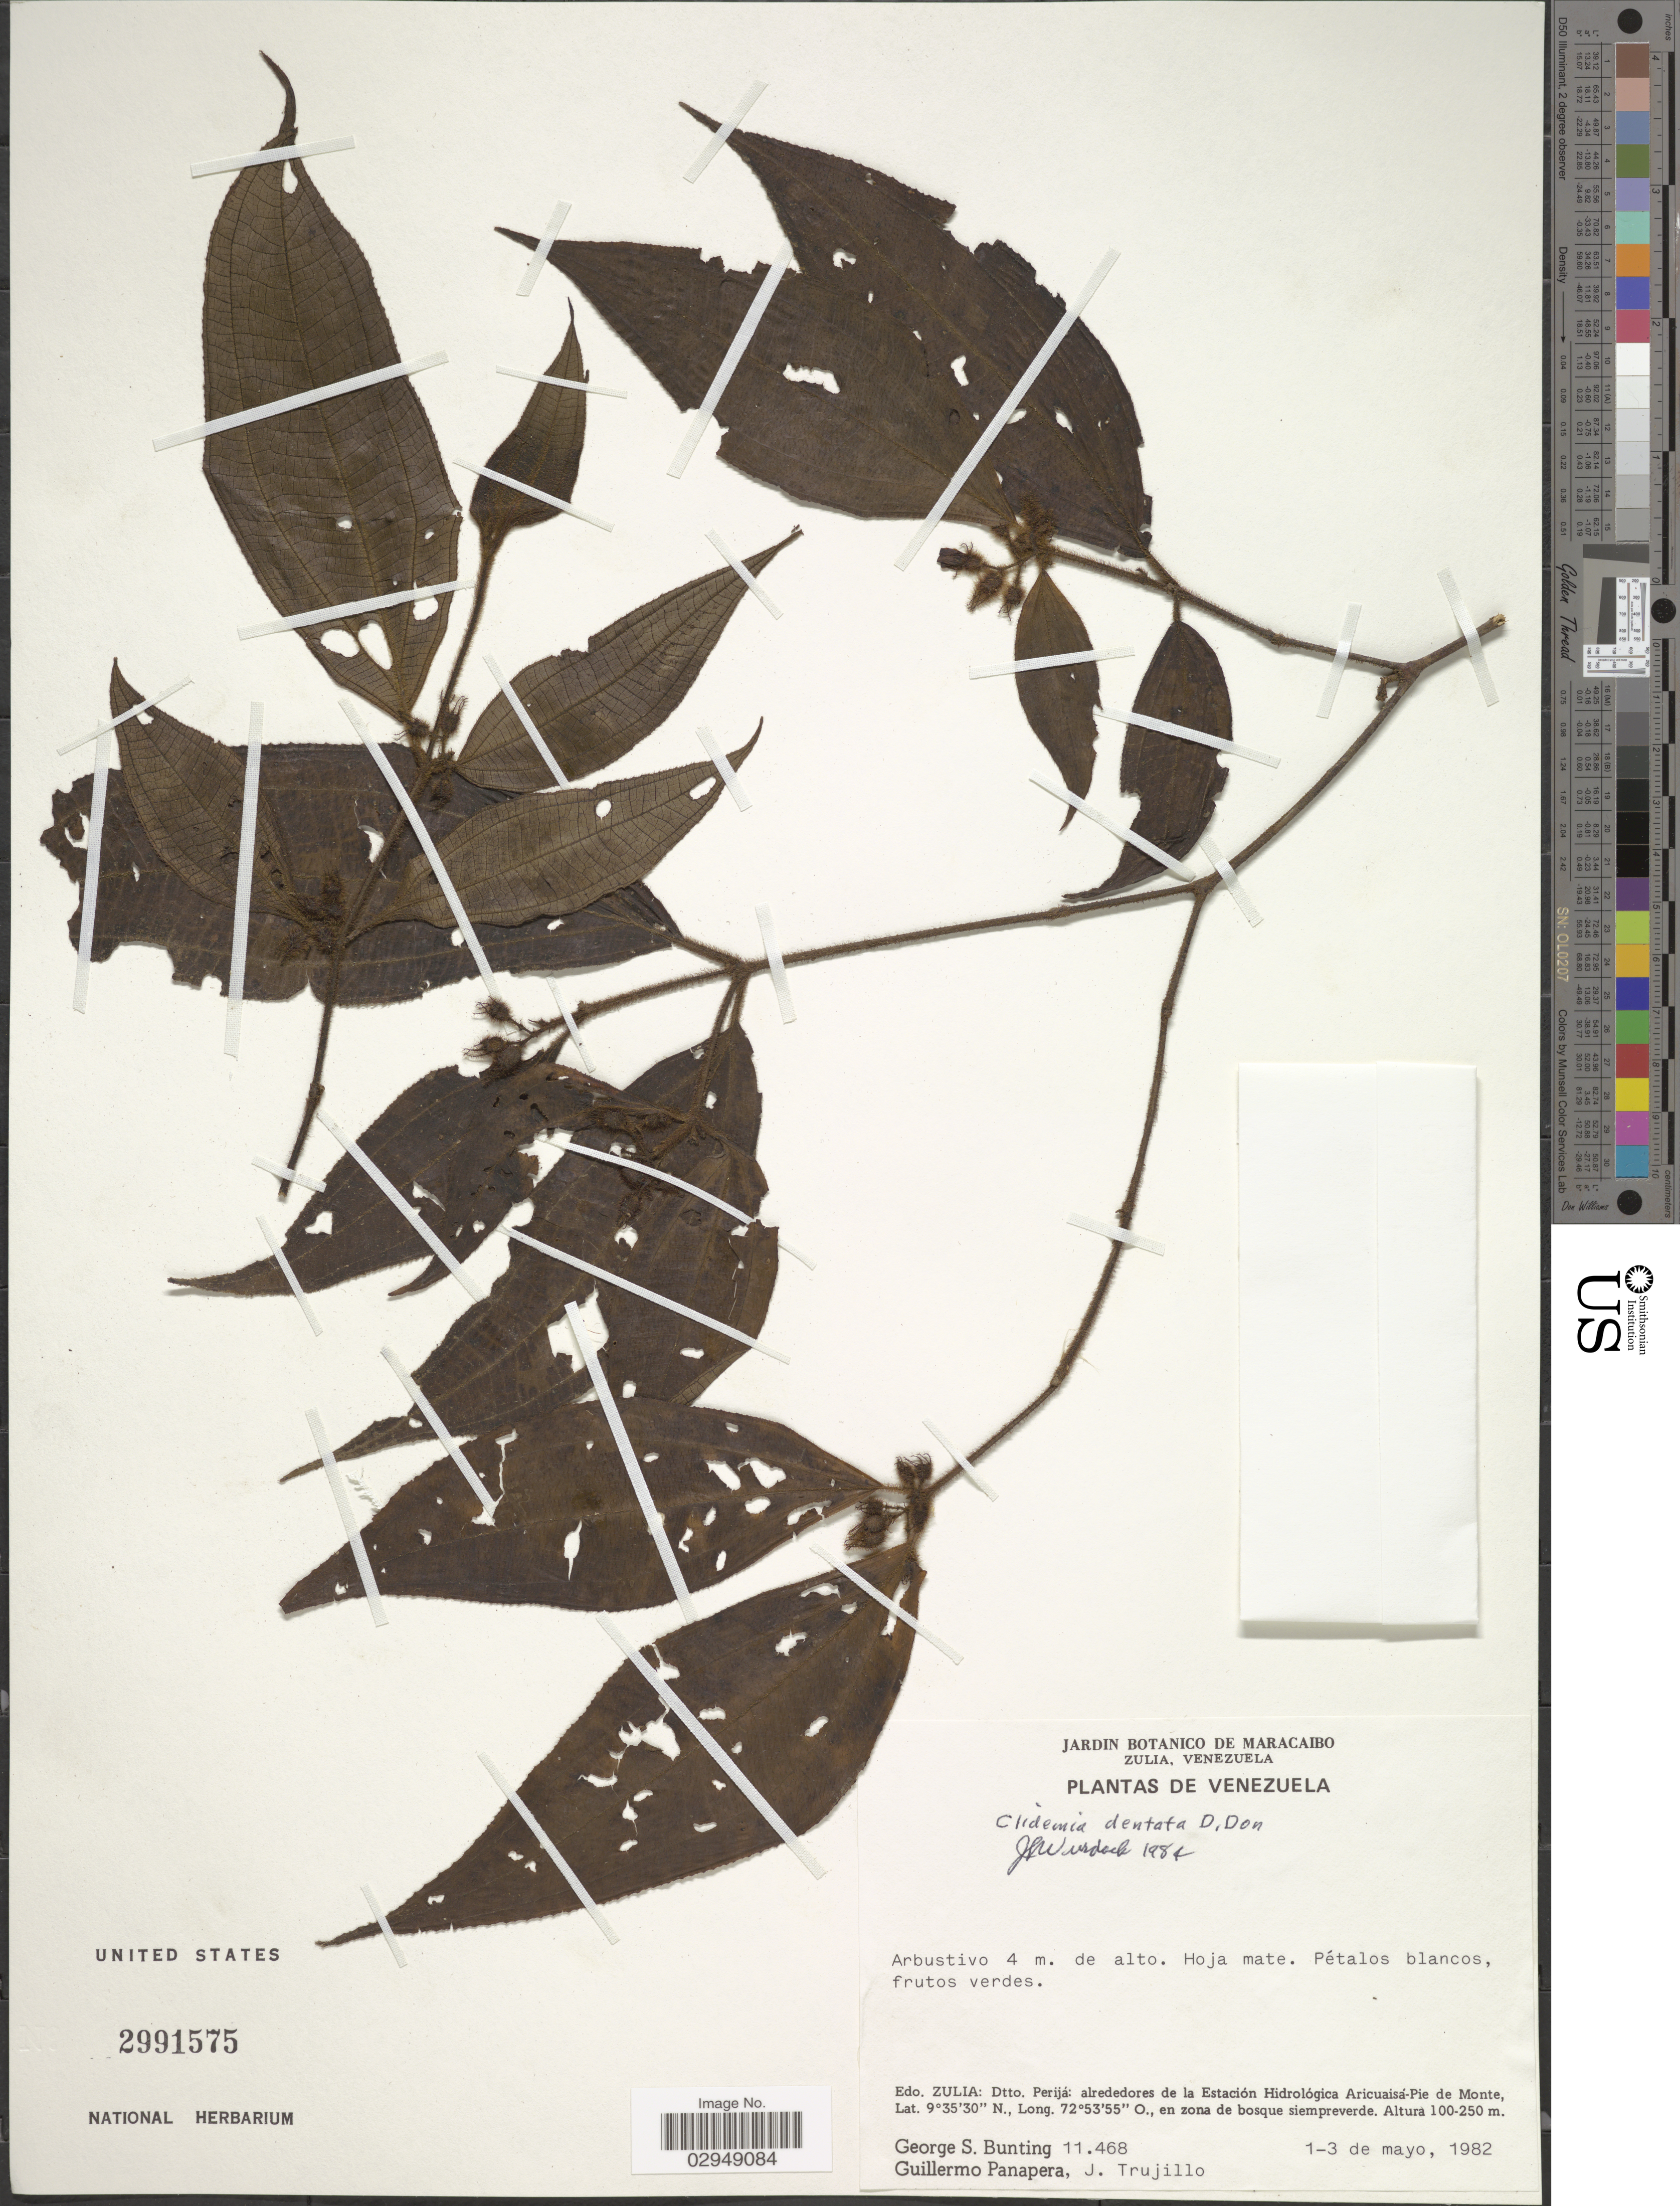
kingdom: Plantae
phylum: Tracheophyta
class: Magnoliopsida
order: Myrtales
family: Melastomataceae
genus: Clidemia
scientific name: Clidemia dentata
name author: D. Don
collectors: G. S. Bunting, G. Panapera & J. Trujillo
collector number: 11468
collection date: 1982-05-01/1982-05-03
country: Venezuela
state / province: Zulia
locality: Dtto. Perijá, alrededores de la Estación Hidrológica Ariscuaisá-Pie de Monte.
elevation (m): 100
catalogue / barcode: US 2991575